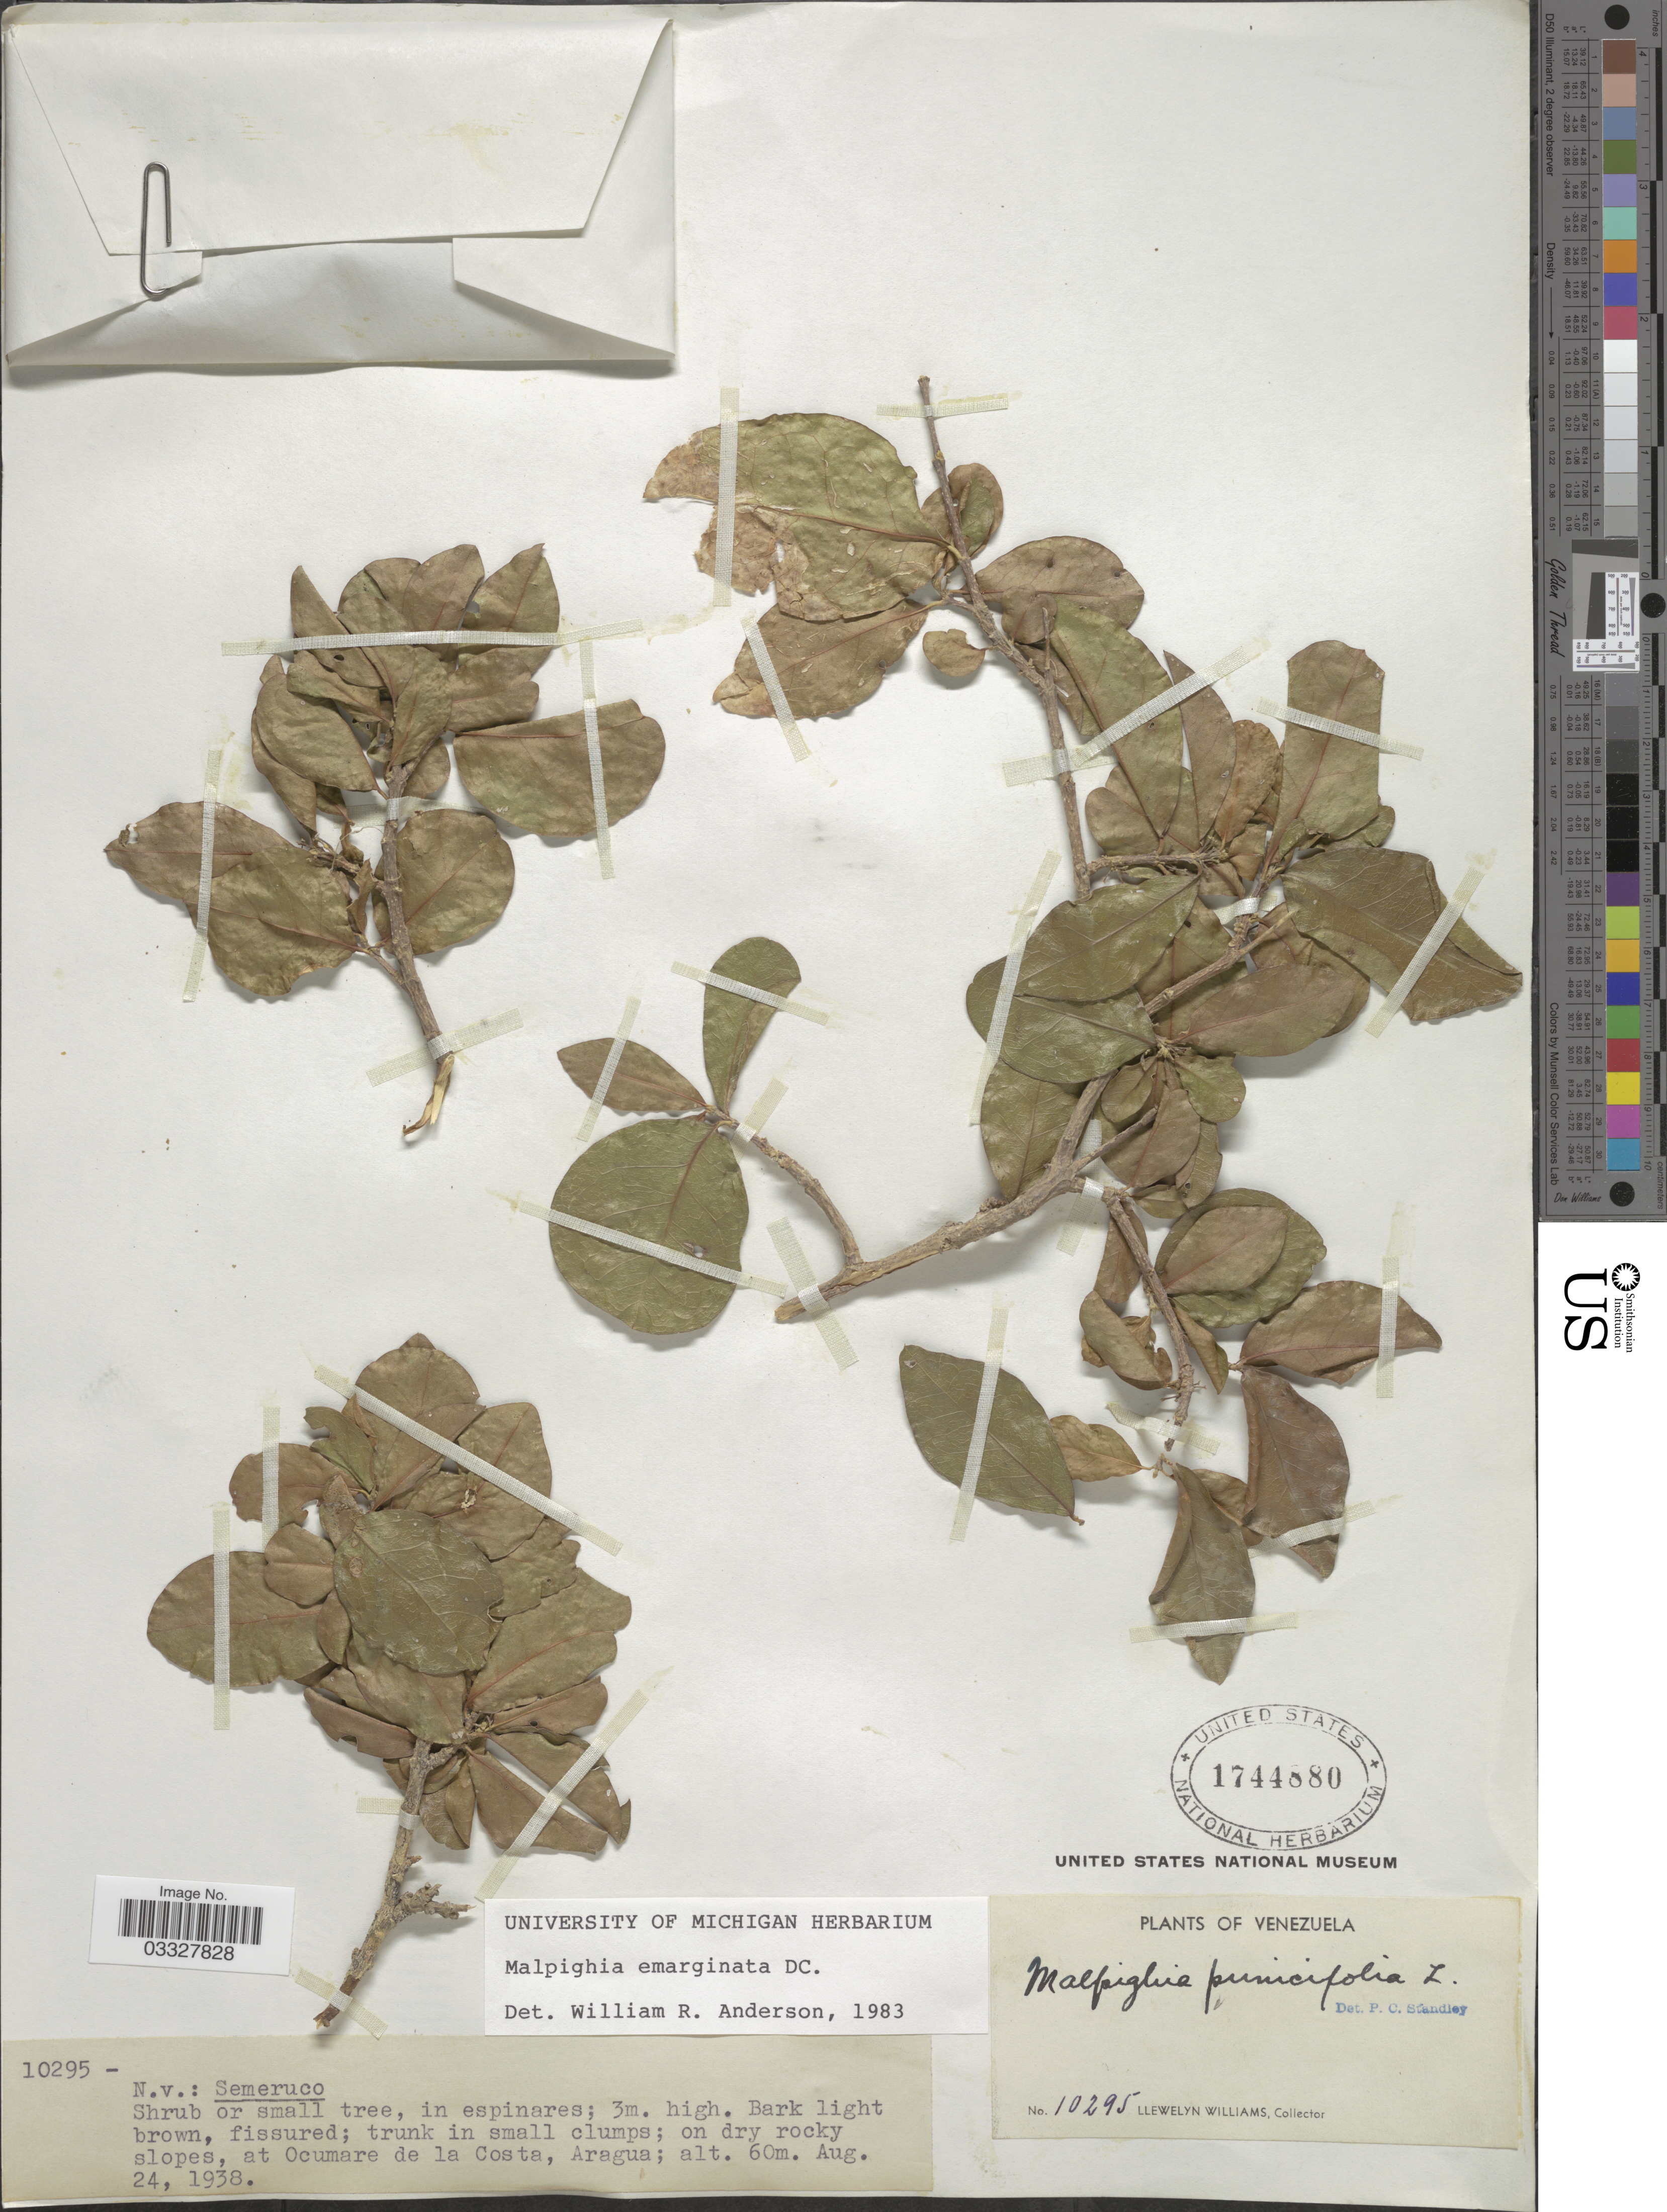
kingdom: Plantae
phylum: Tracheophyta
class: Magnoliopsida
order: Malpighiales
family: Malpighiaceae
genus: Malpighia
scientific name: Malpighia emarginata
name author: DC.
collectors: Ll. Williams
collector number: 10295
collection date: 1938-08-24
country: Venezuela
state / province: Aragua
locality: On dry rocky slopes, at Ocumare de la Costa.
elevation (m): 60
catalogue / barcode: US 1744880